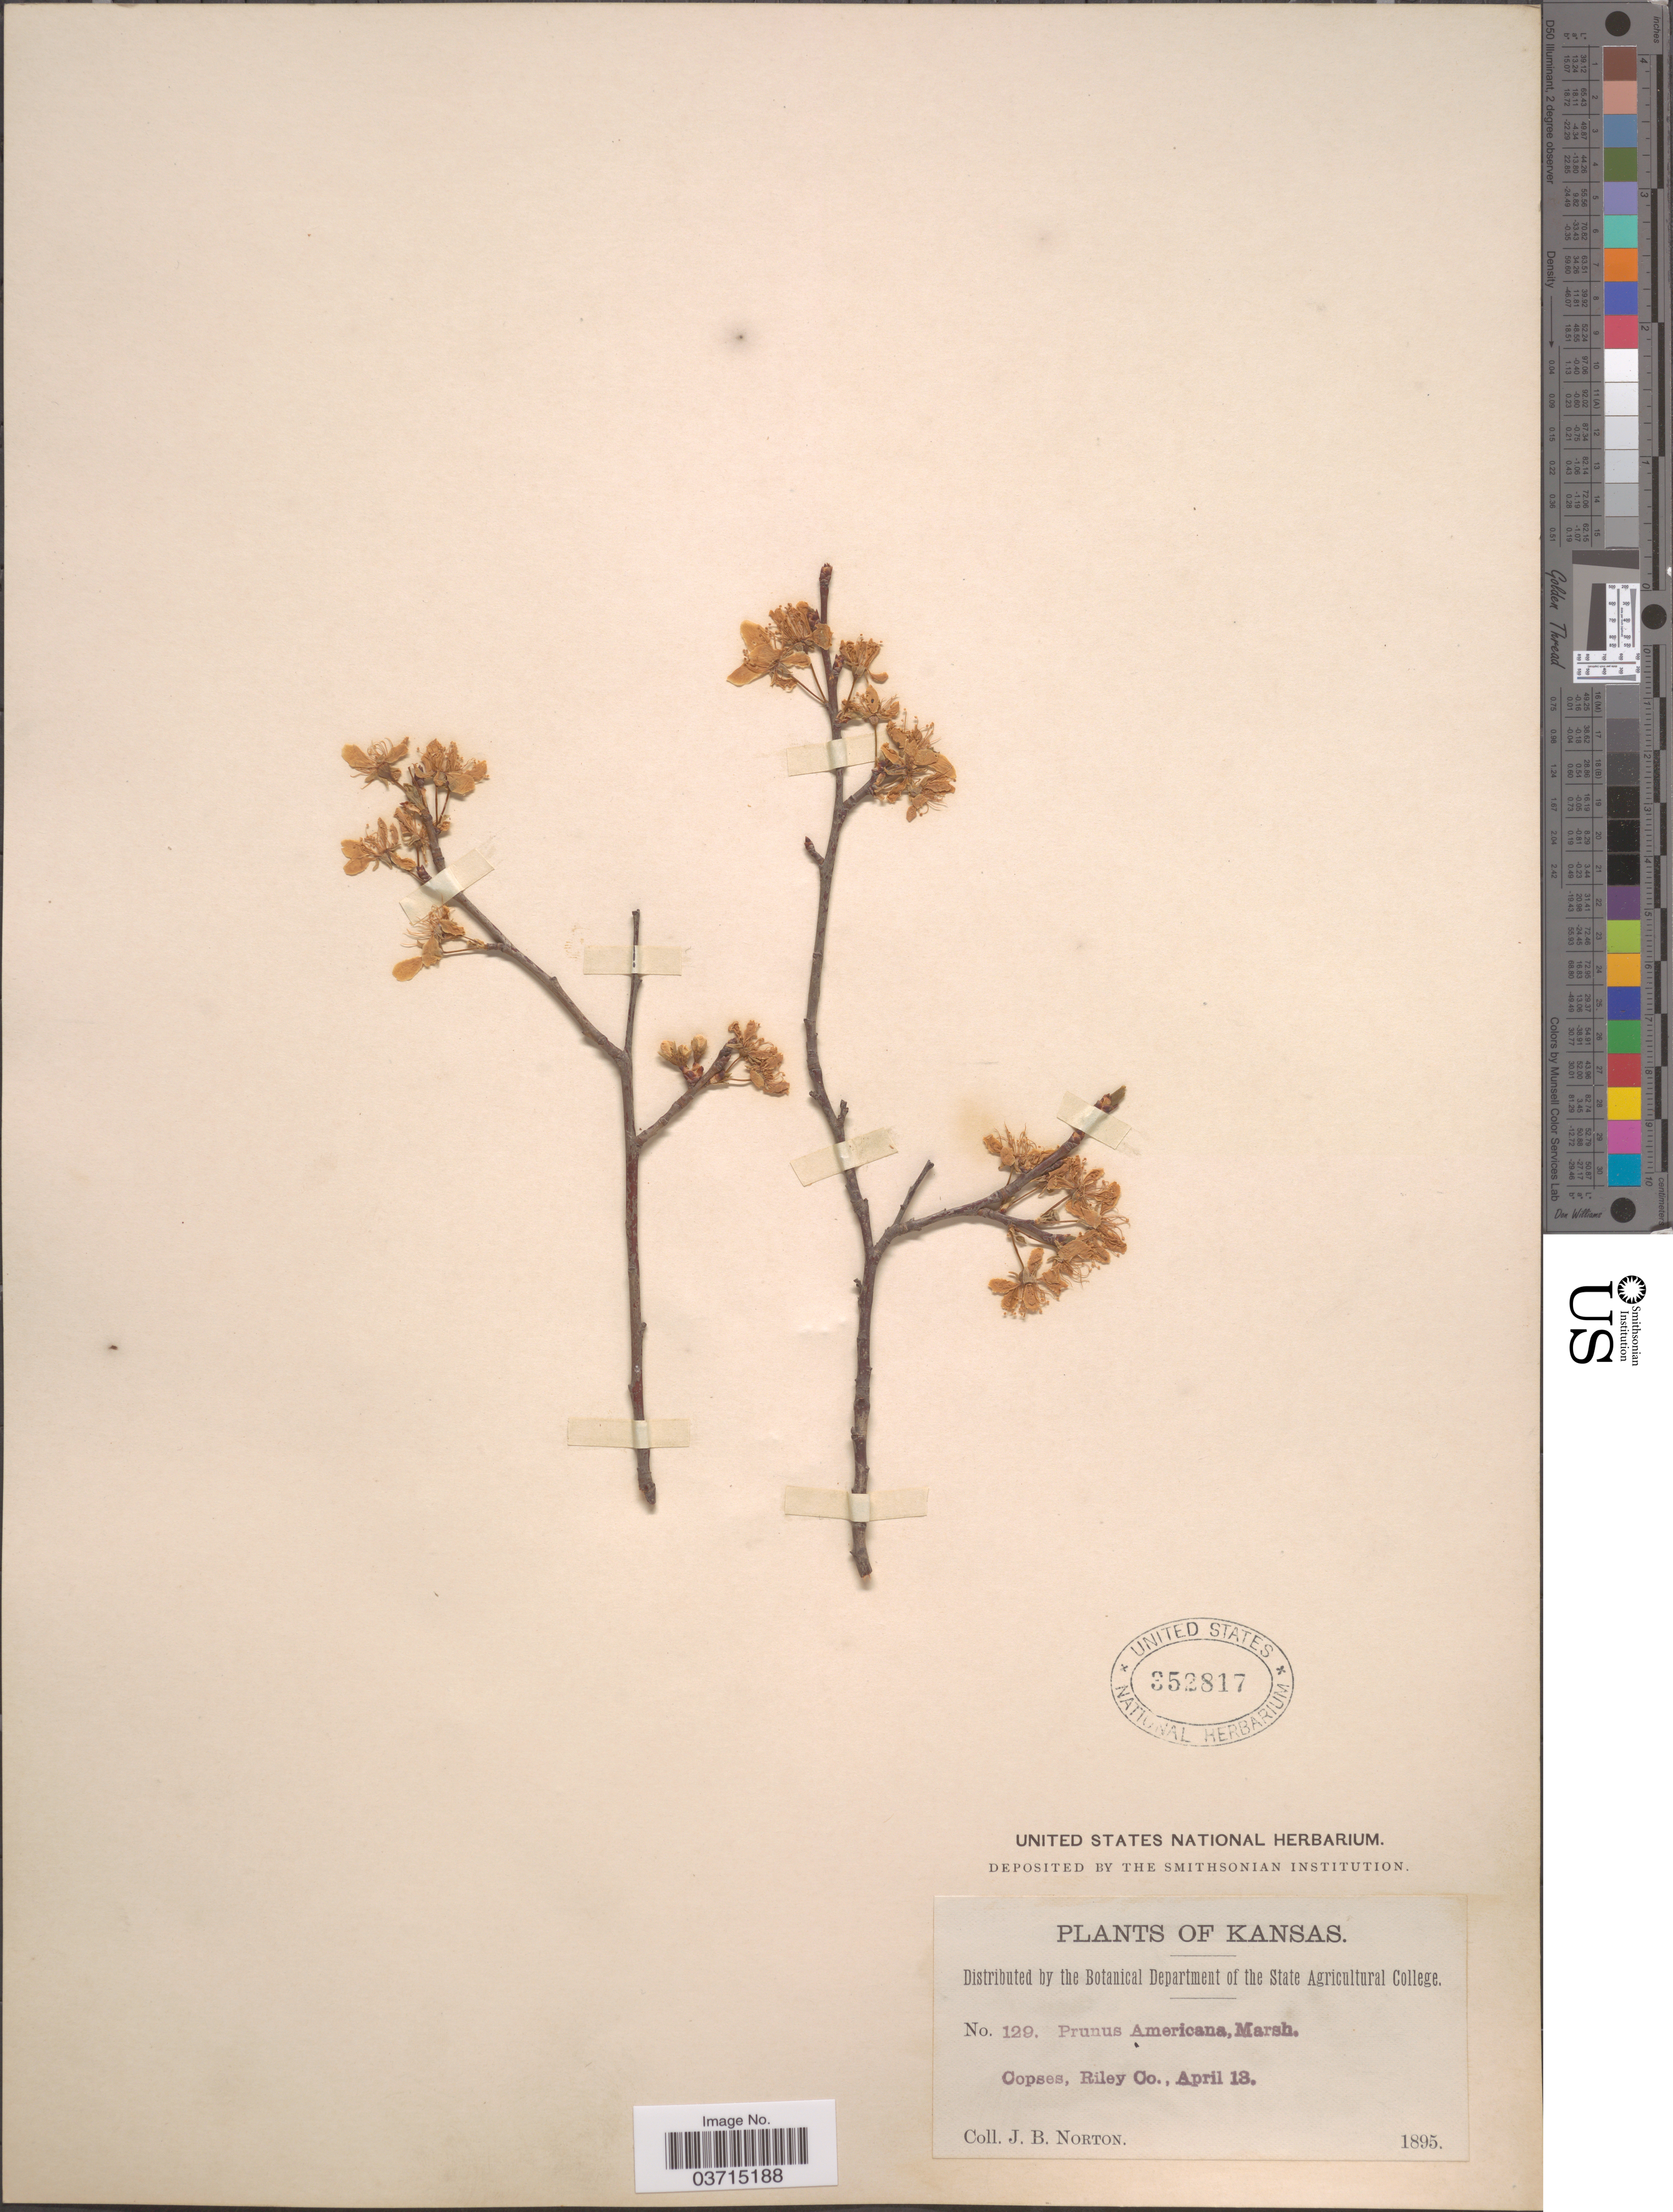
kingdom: Plantae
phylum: Tracheophyta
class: Magnoliopsida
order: Rosales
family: Rosaceae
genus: Prunus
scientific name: Prunus americana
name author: Marshall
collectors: J. B. Norton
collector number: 129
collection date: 1895-04-13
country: United States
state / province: Kansas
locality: Copses, Riley Co.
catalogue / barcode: US 352817